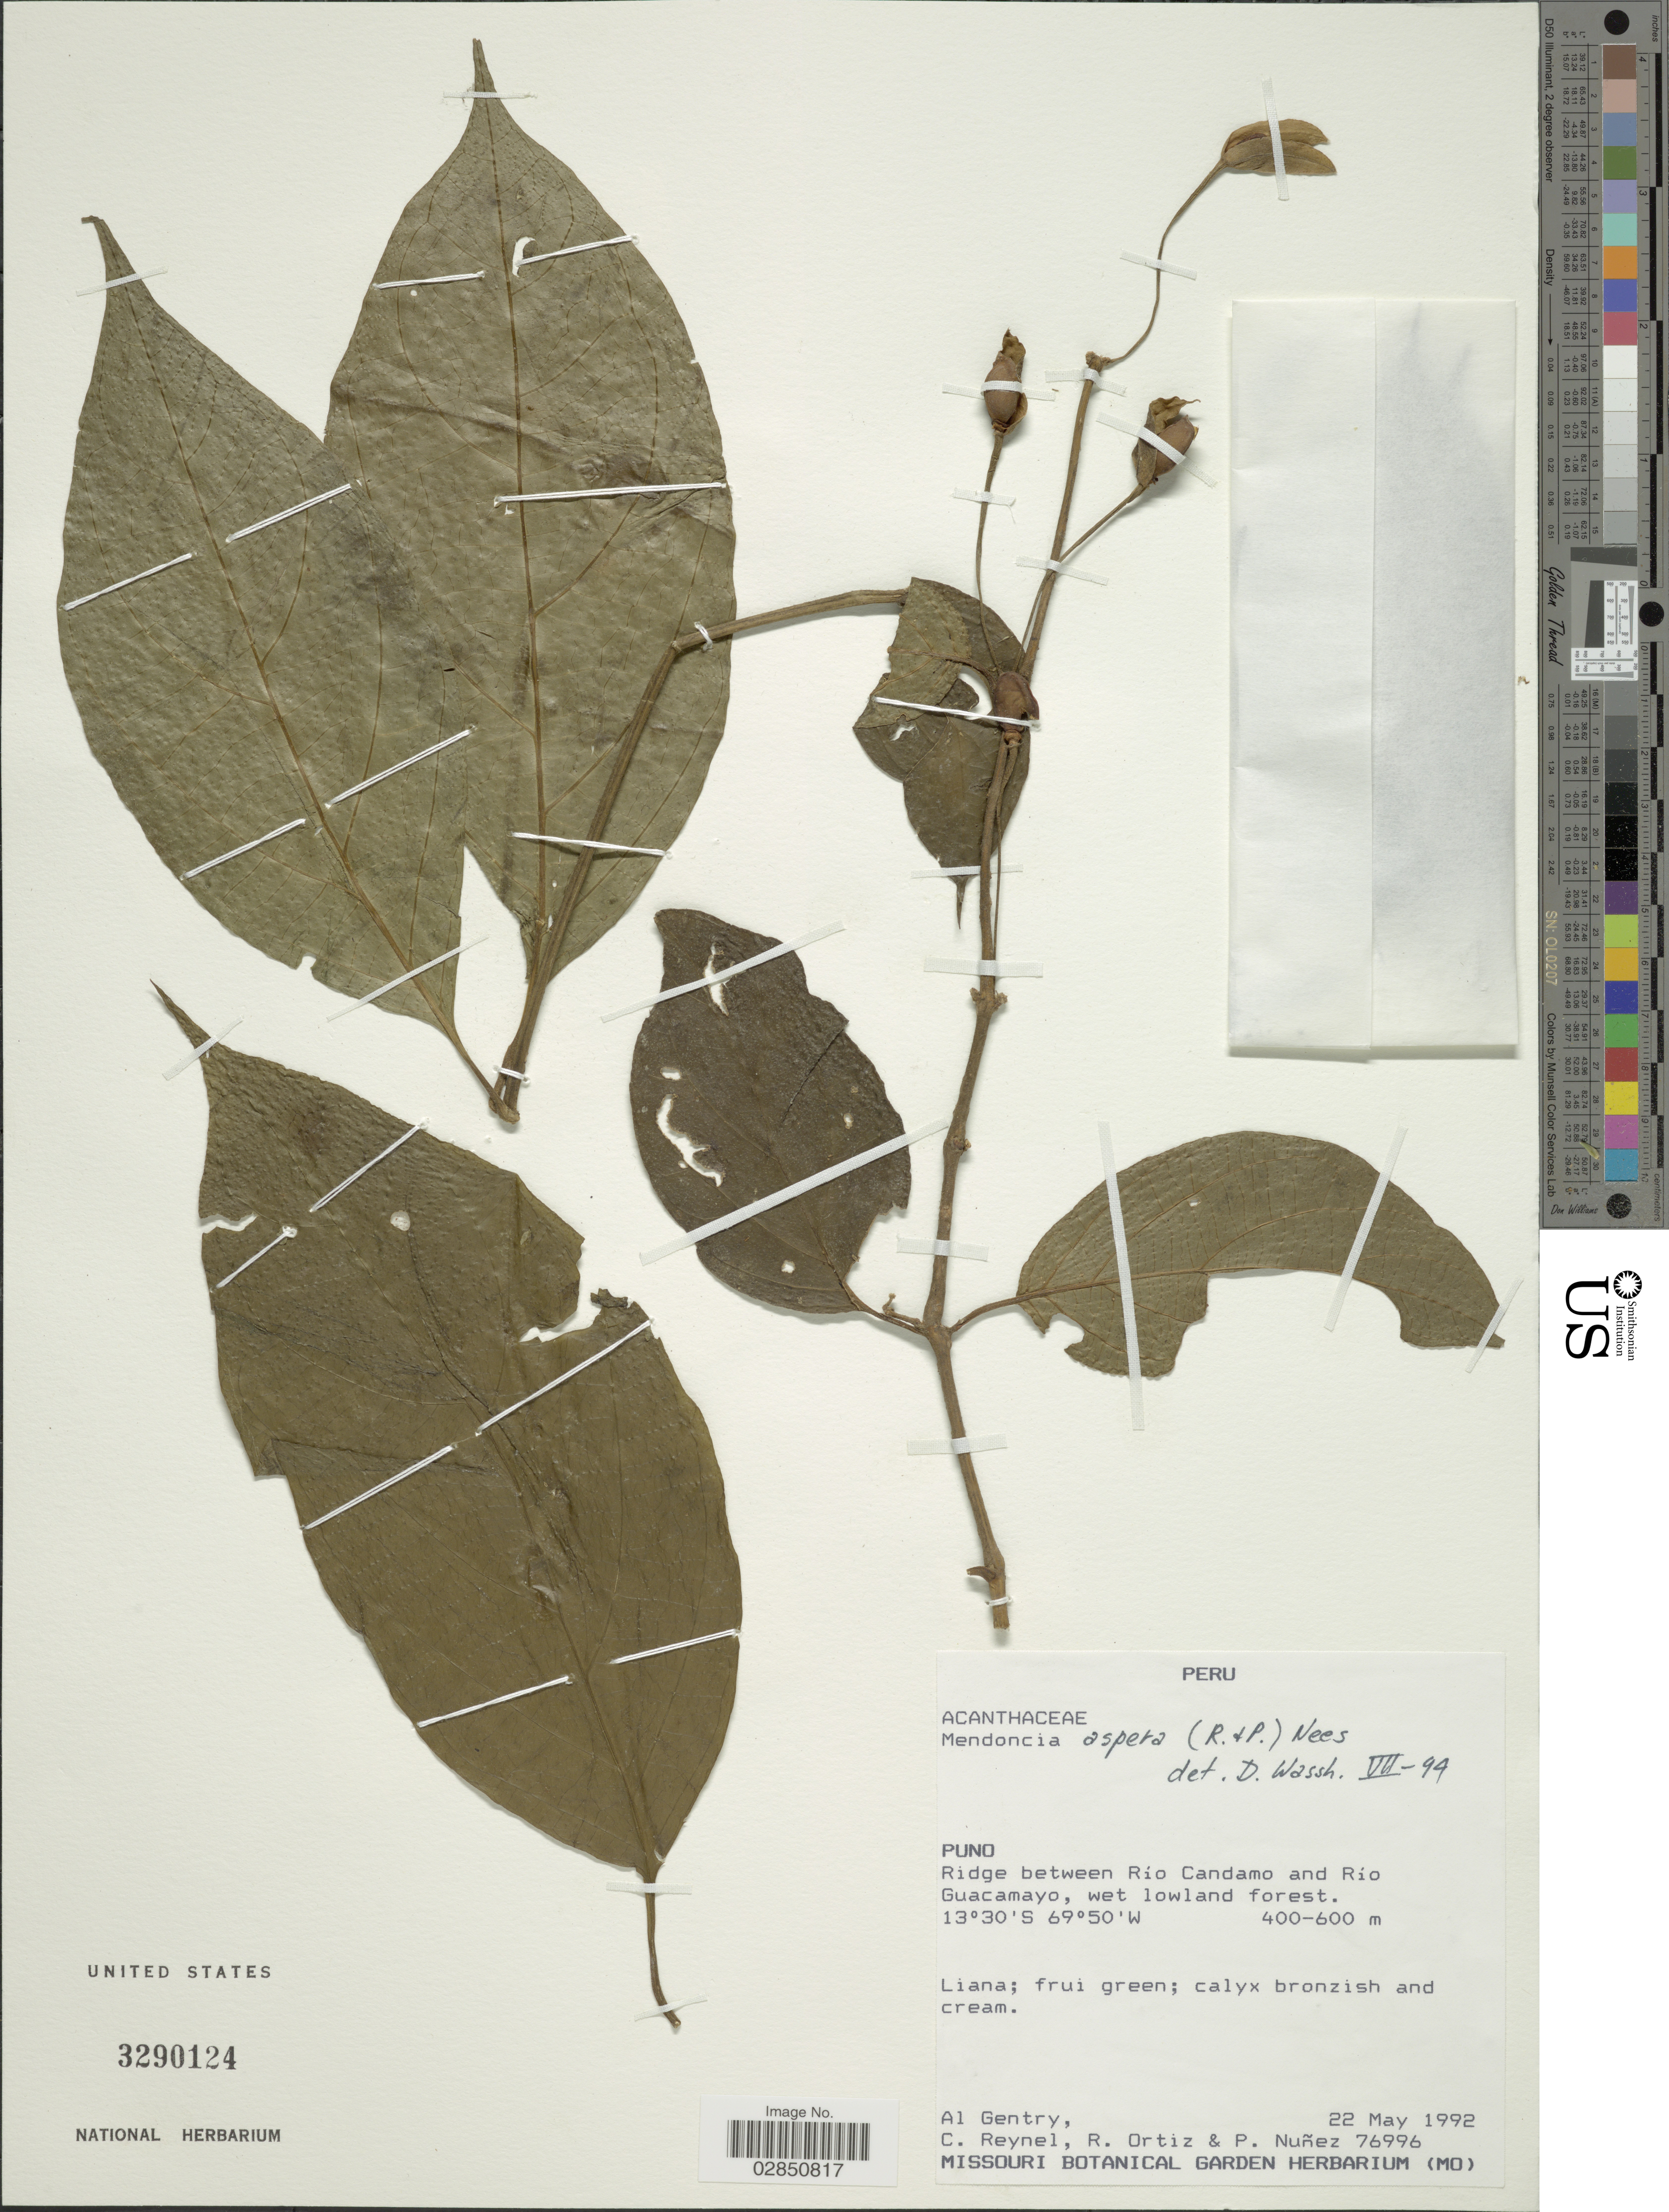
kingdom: Plantae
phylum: Tracheophyta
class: Magnoliopsida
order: Lamiales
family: Acanthaceae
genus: Mendoncia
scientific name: Mendoncia aspera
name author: (Ruiz & Pav.) Nees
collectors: A. H. Gentry, C. Reynel, R. Ortiz & P. Nuñez V.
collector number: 76996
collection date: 1992-05-22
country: Peru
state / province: Puno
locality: Ridge between Río Candamo and Río Guacamayo.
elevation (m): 400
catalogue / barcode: US 3290124